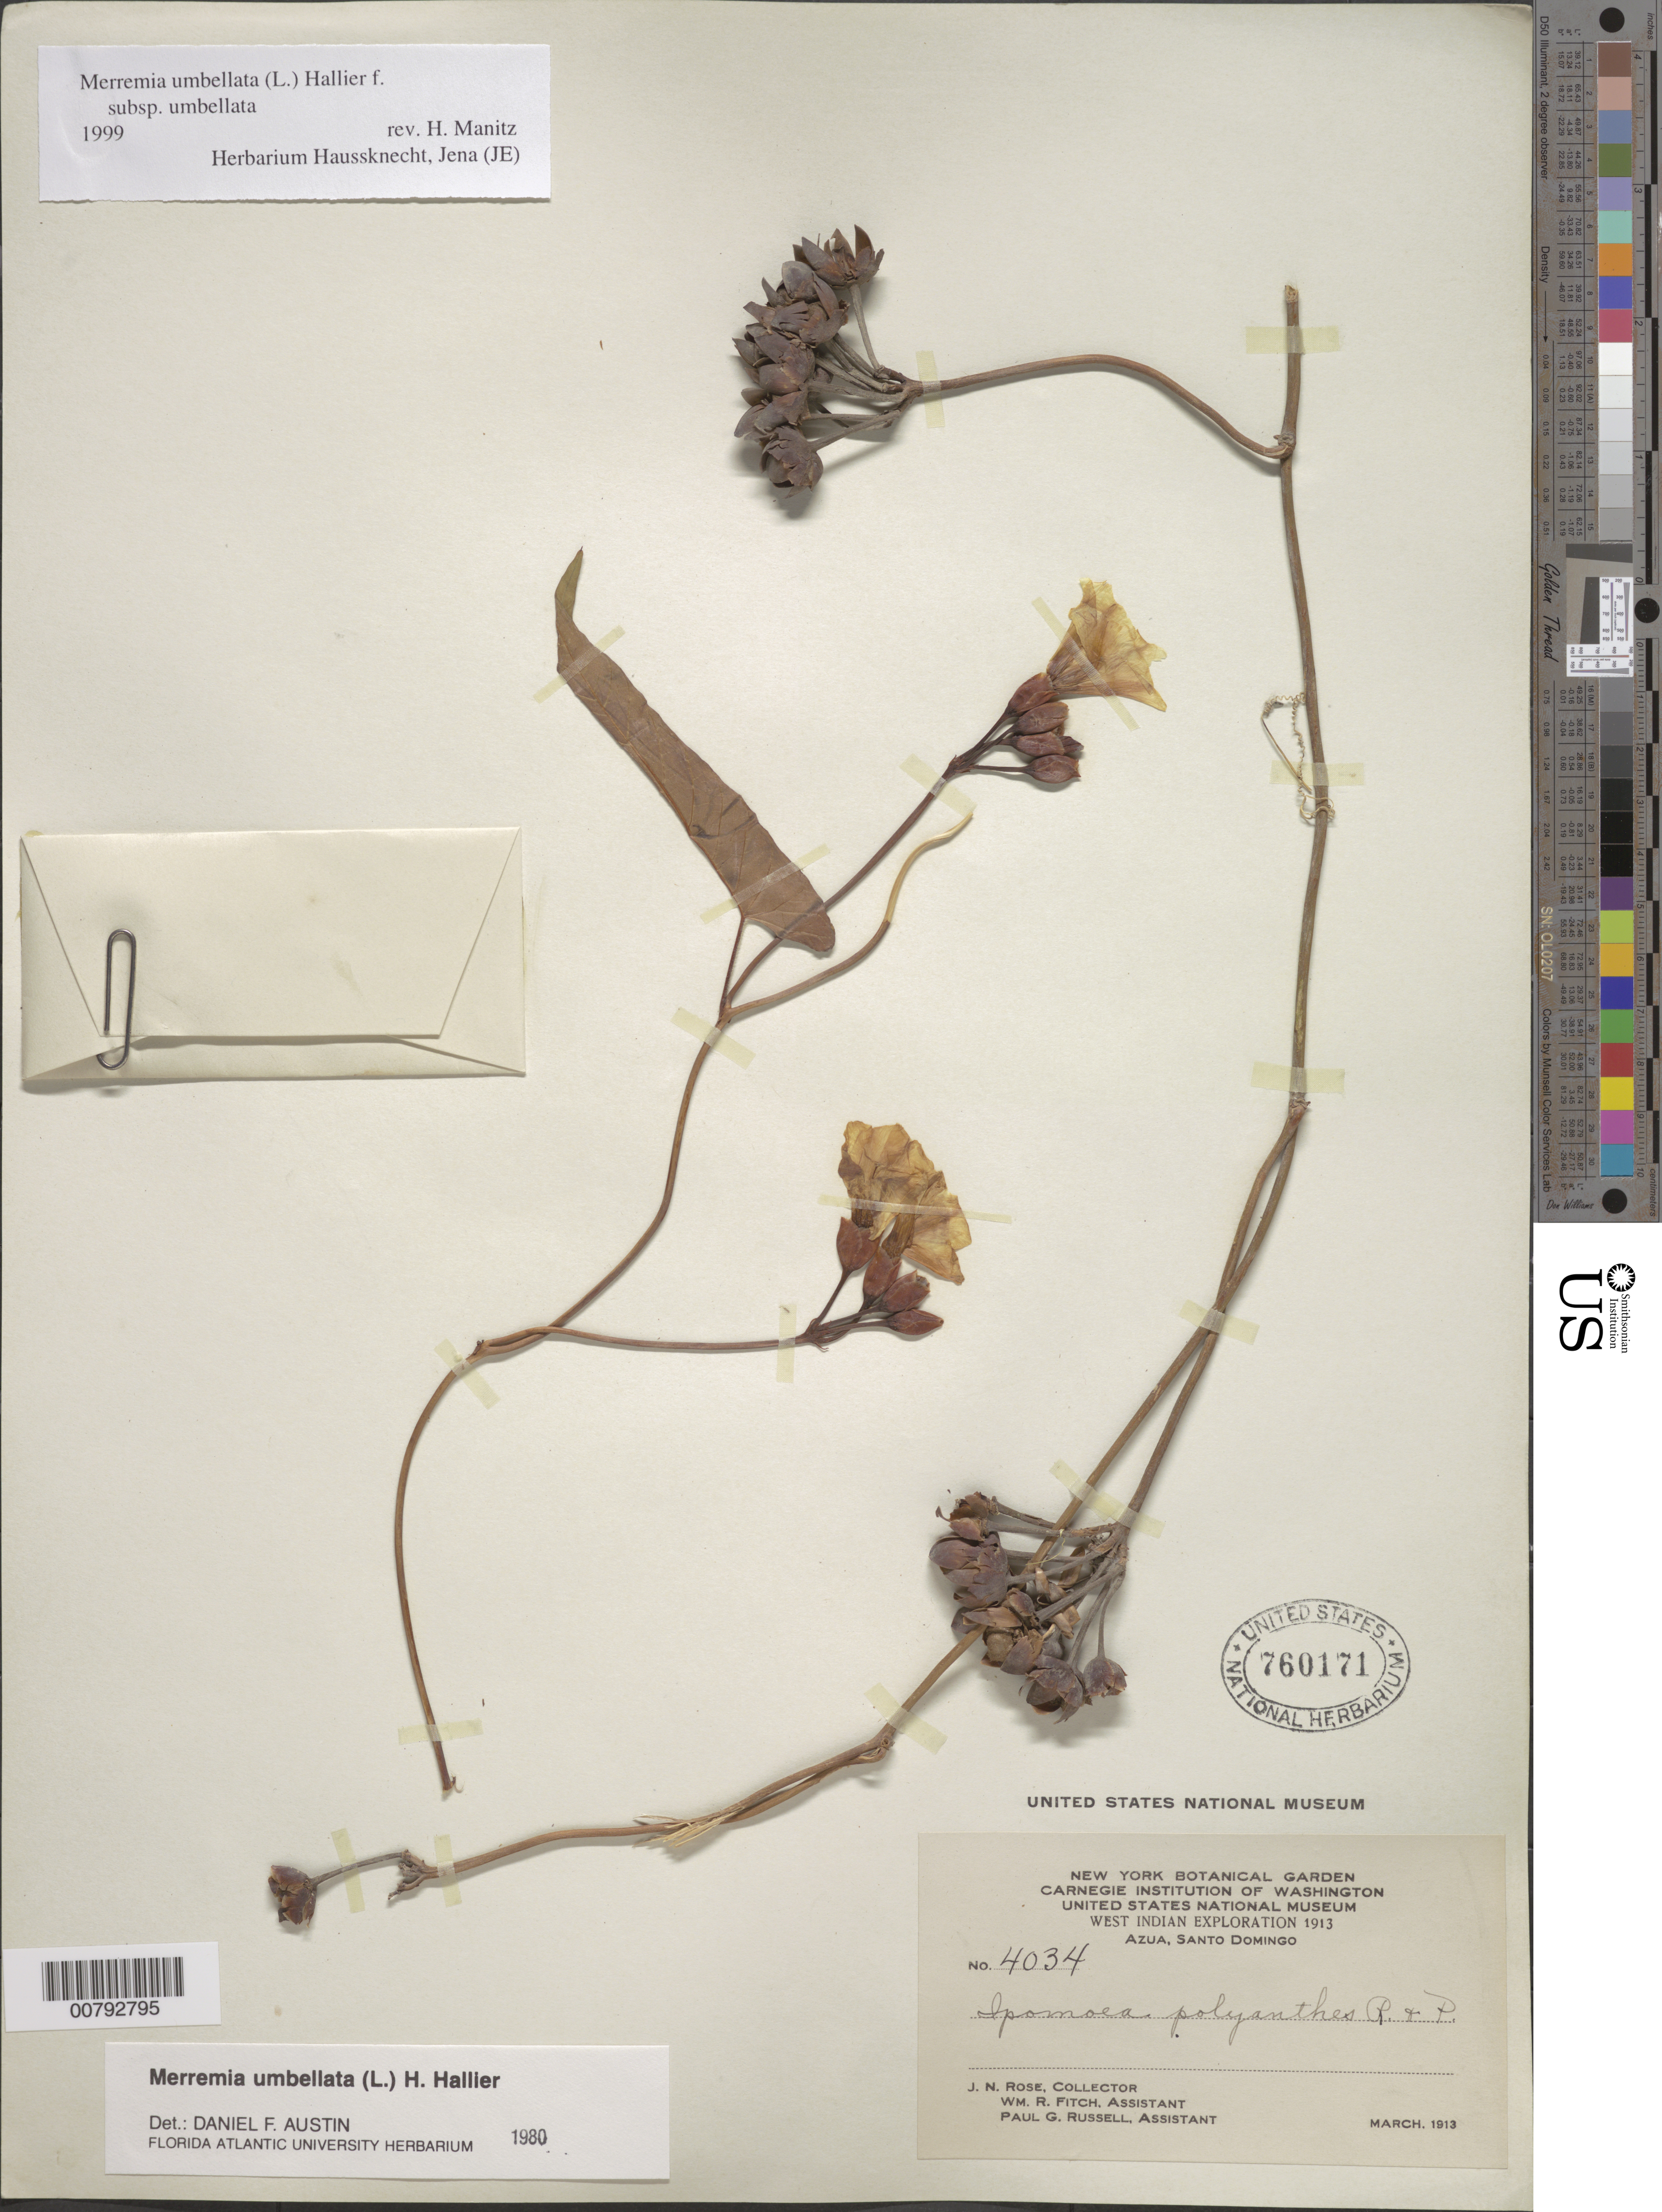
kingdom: Plantae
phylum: Tracheophyta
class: Magnoliopsida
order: Solanales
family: Convolvulaceae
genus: Camonea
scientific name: Camonea umbellata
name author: (L.) A. R. Simões & Staples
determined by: Strong, Mark T., (BOT), Smithsonian Institution - National Museum of Natural History (UNITED STATES)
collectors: J. N. Rose, W. R. Fitch & P. G. Russell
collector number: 4034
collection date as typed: Mar 1913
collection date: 1913-03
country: Dominican Republic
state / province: Azua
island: Hispaniola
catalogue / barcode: US 760171